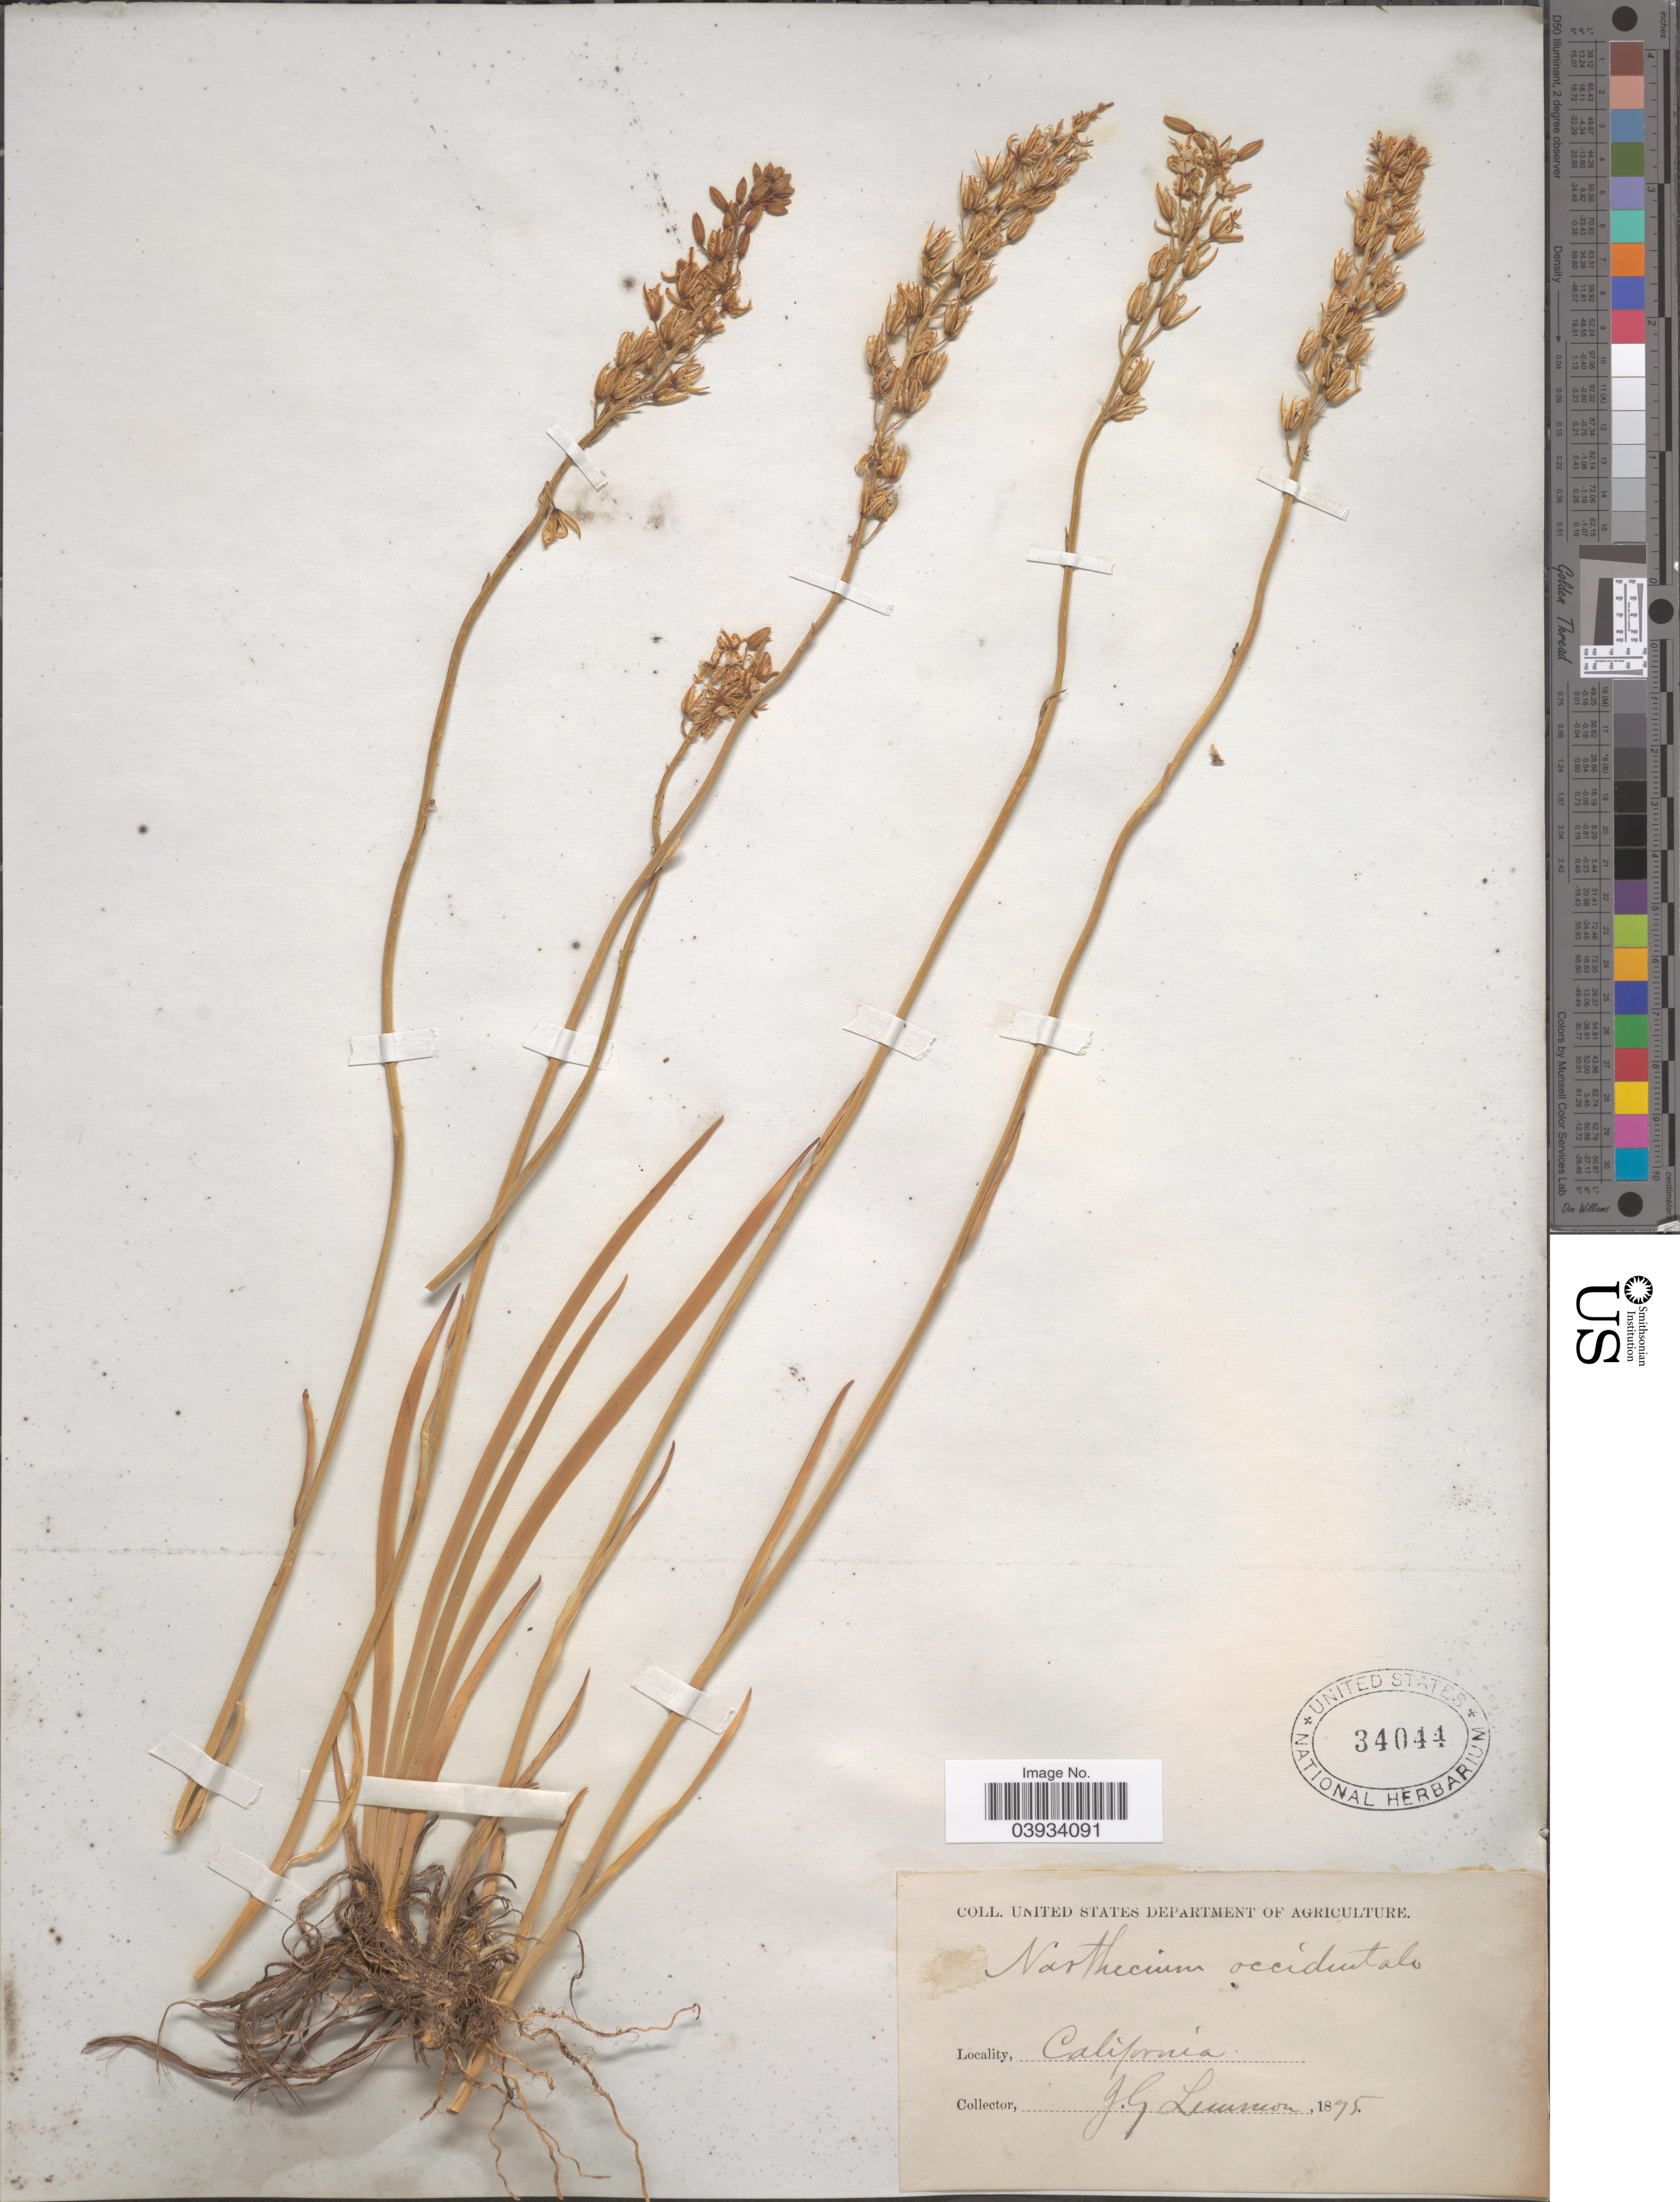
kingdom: Plantae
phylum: Tracheophyta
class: Liliopsida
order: Dioscoreales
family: Nartheciaceae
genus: Narthecium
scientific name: Narthecium californicum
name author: Baker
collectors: J. Lemmon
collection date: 1875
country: United States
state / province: California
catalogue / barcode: US 34044